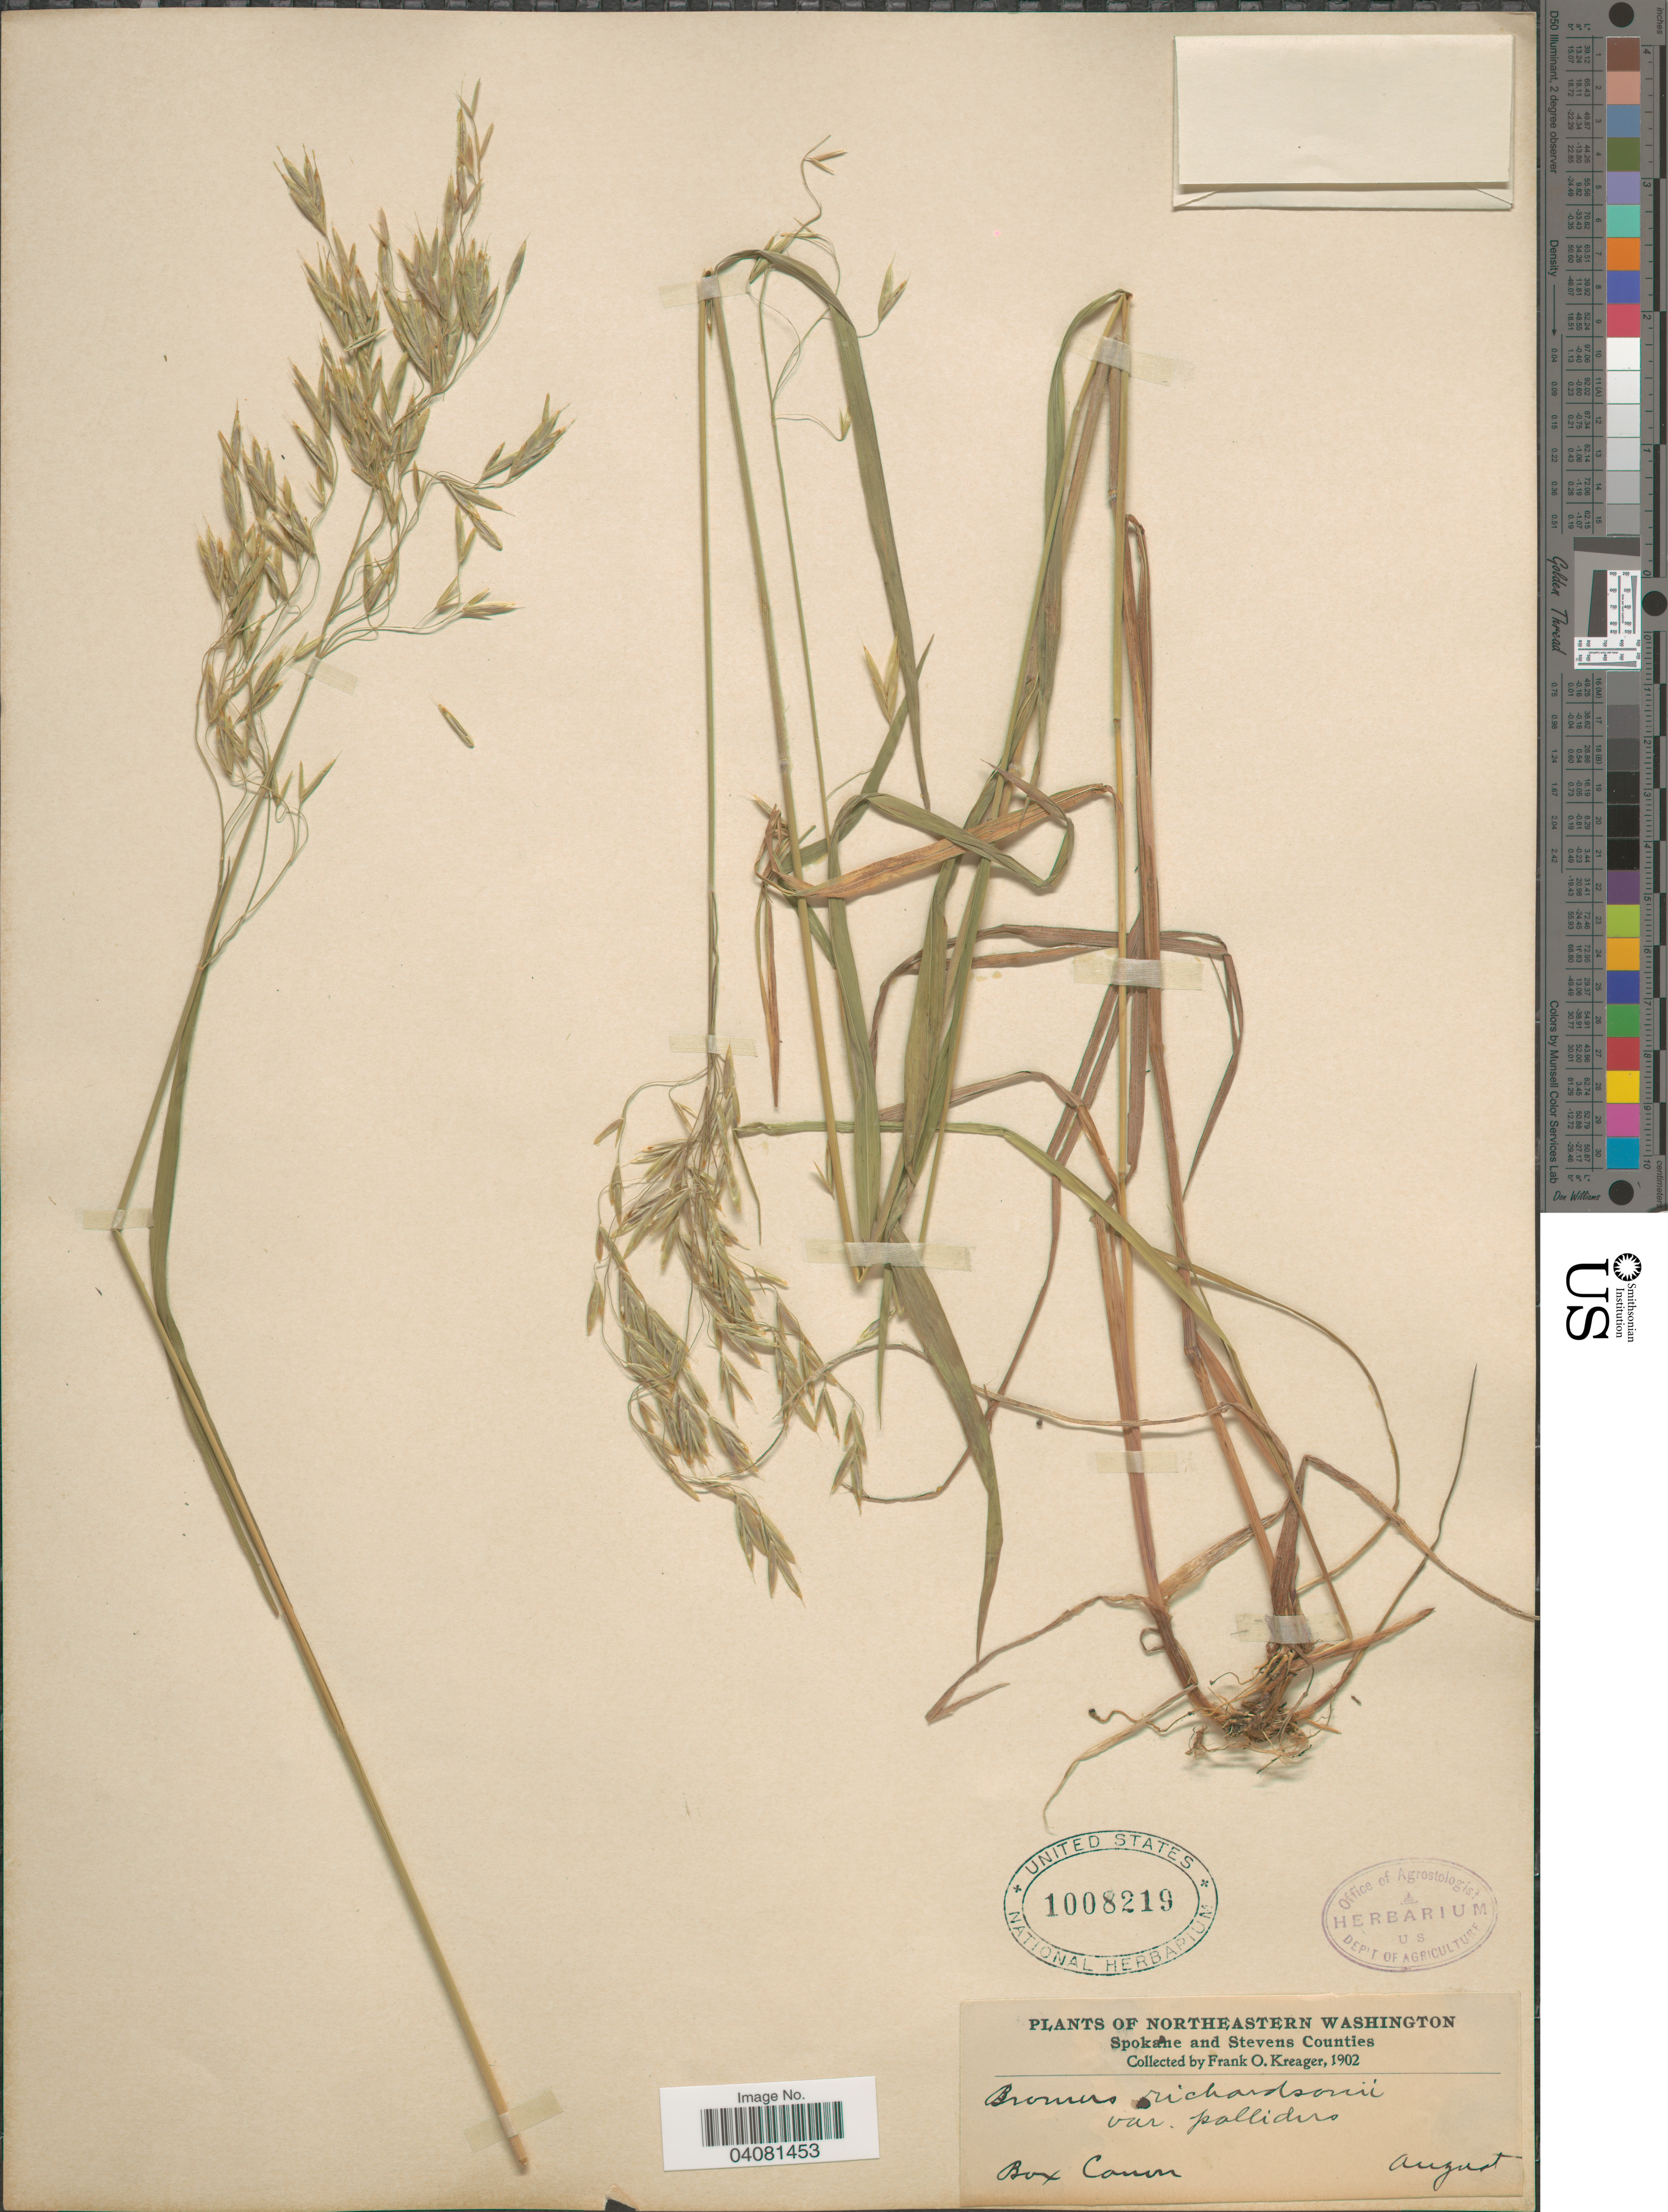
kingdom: Plantae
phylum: Tracheophyta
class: Liliopsida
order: Poales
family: Poaceae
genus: Bromus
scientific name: Bromus ciliatus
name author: L.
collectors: F. Kreager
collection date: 1902-08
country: United States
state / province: Washington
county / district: Spokane / Stevens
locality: Northeastern Washington. Spokane and Stevens Counties. Box Canon.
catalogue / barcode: US 1008219